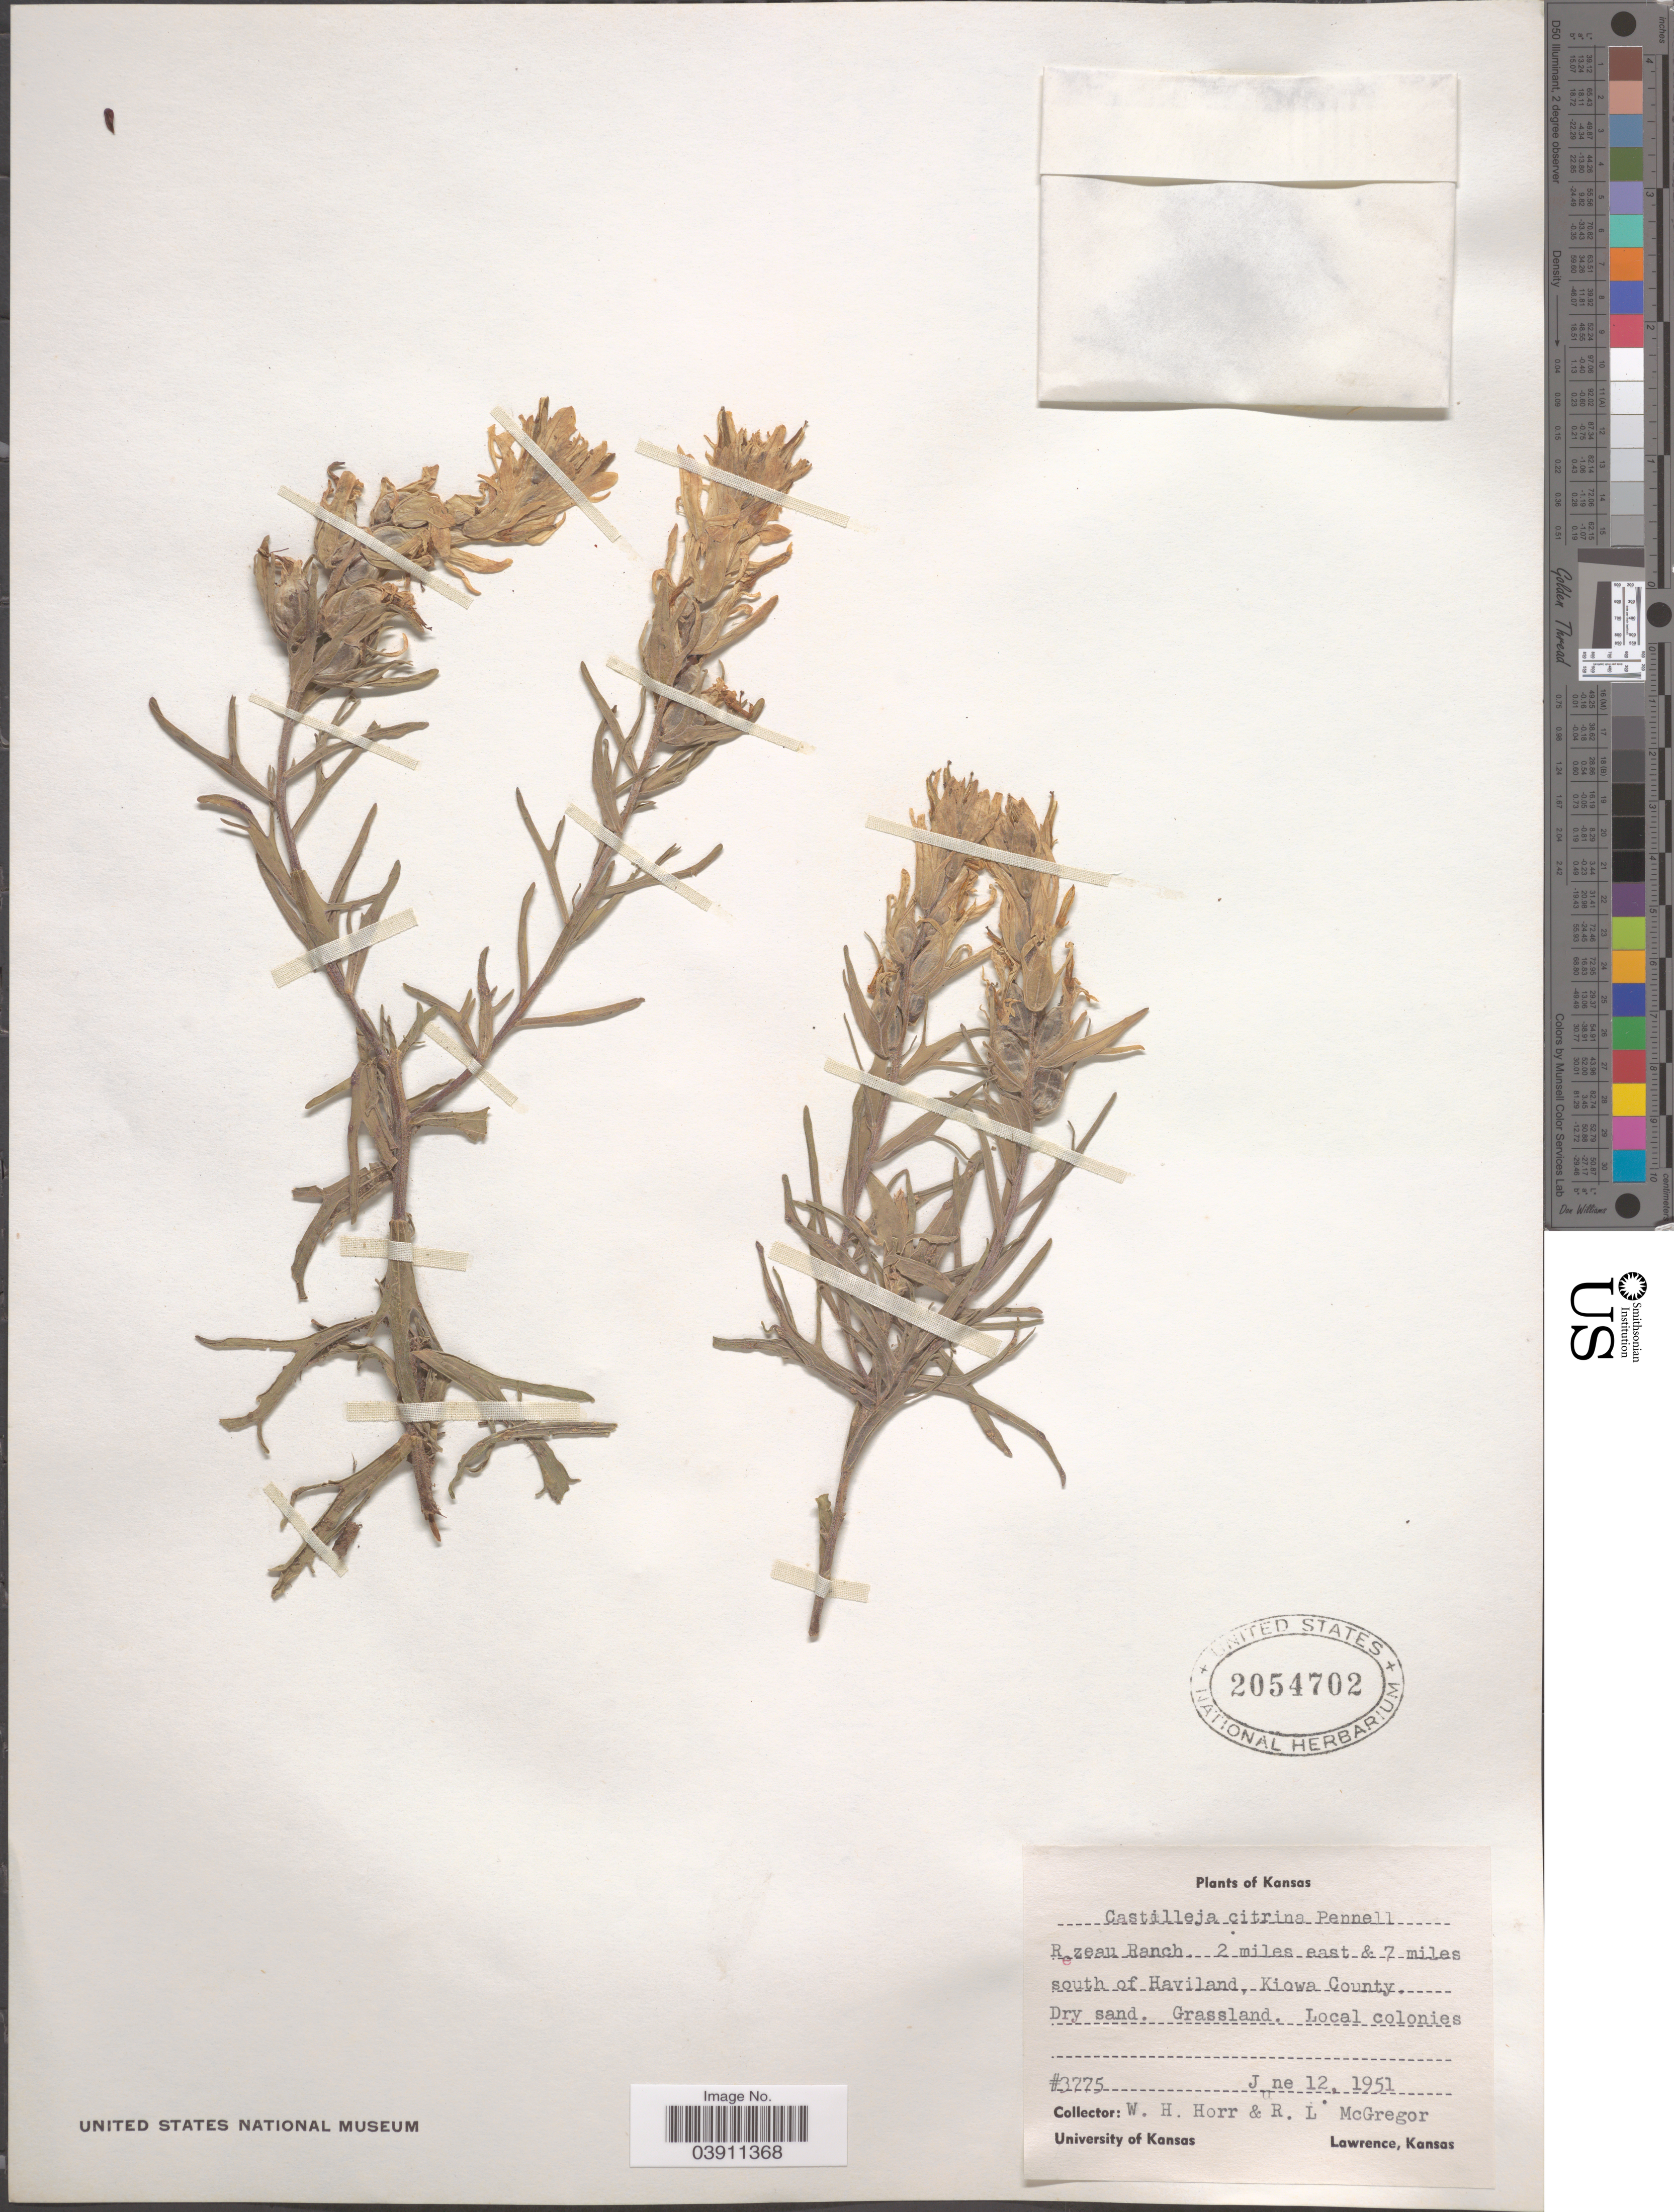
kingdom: Plantae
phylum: Tracheophyta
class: Magnoliopsida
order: Lamiales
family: Orobanchaceae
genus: Castilleja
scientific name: Castilleja citrina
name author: Pennell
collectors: W. H. Horr & R. McGregor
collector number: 3775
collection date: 1951-06-12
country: United States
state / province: Kansas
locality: Rezeau Ranch. 2 miles east & 7 miles south of Haviland, Kiowa County.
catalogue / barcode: US 2054702